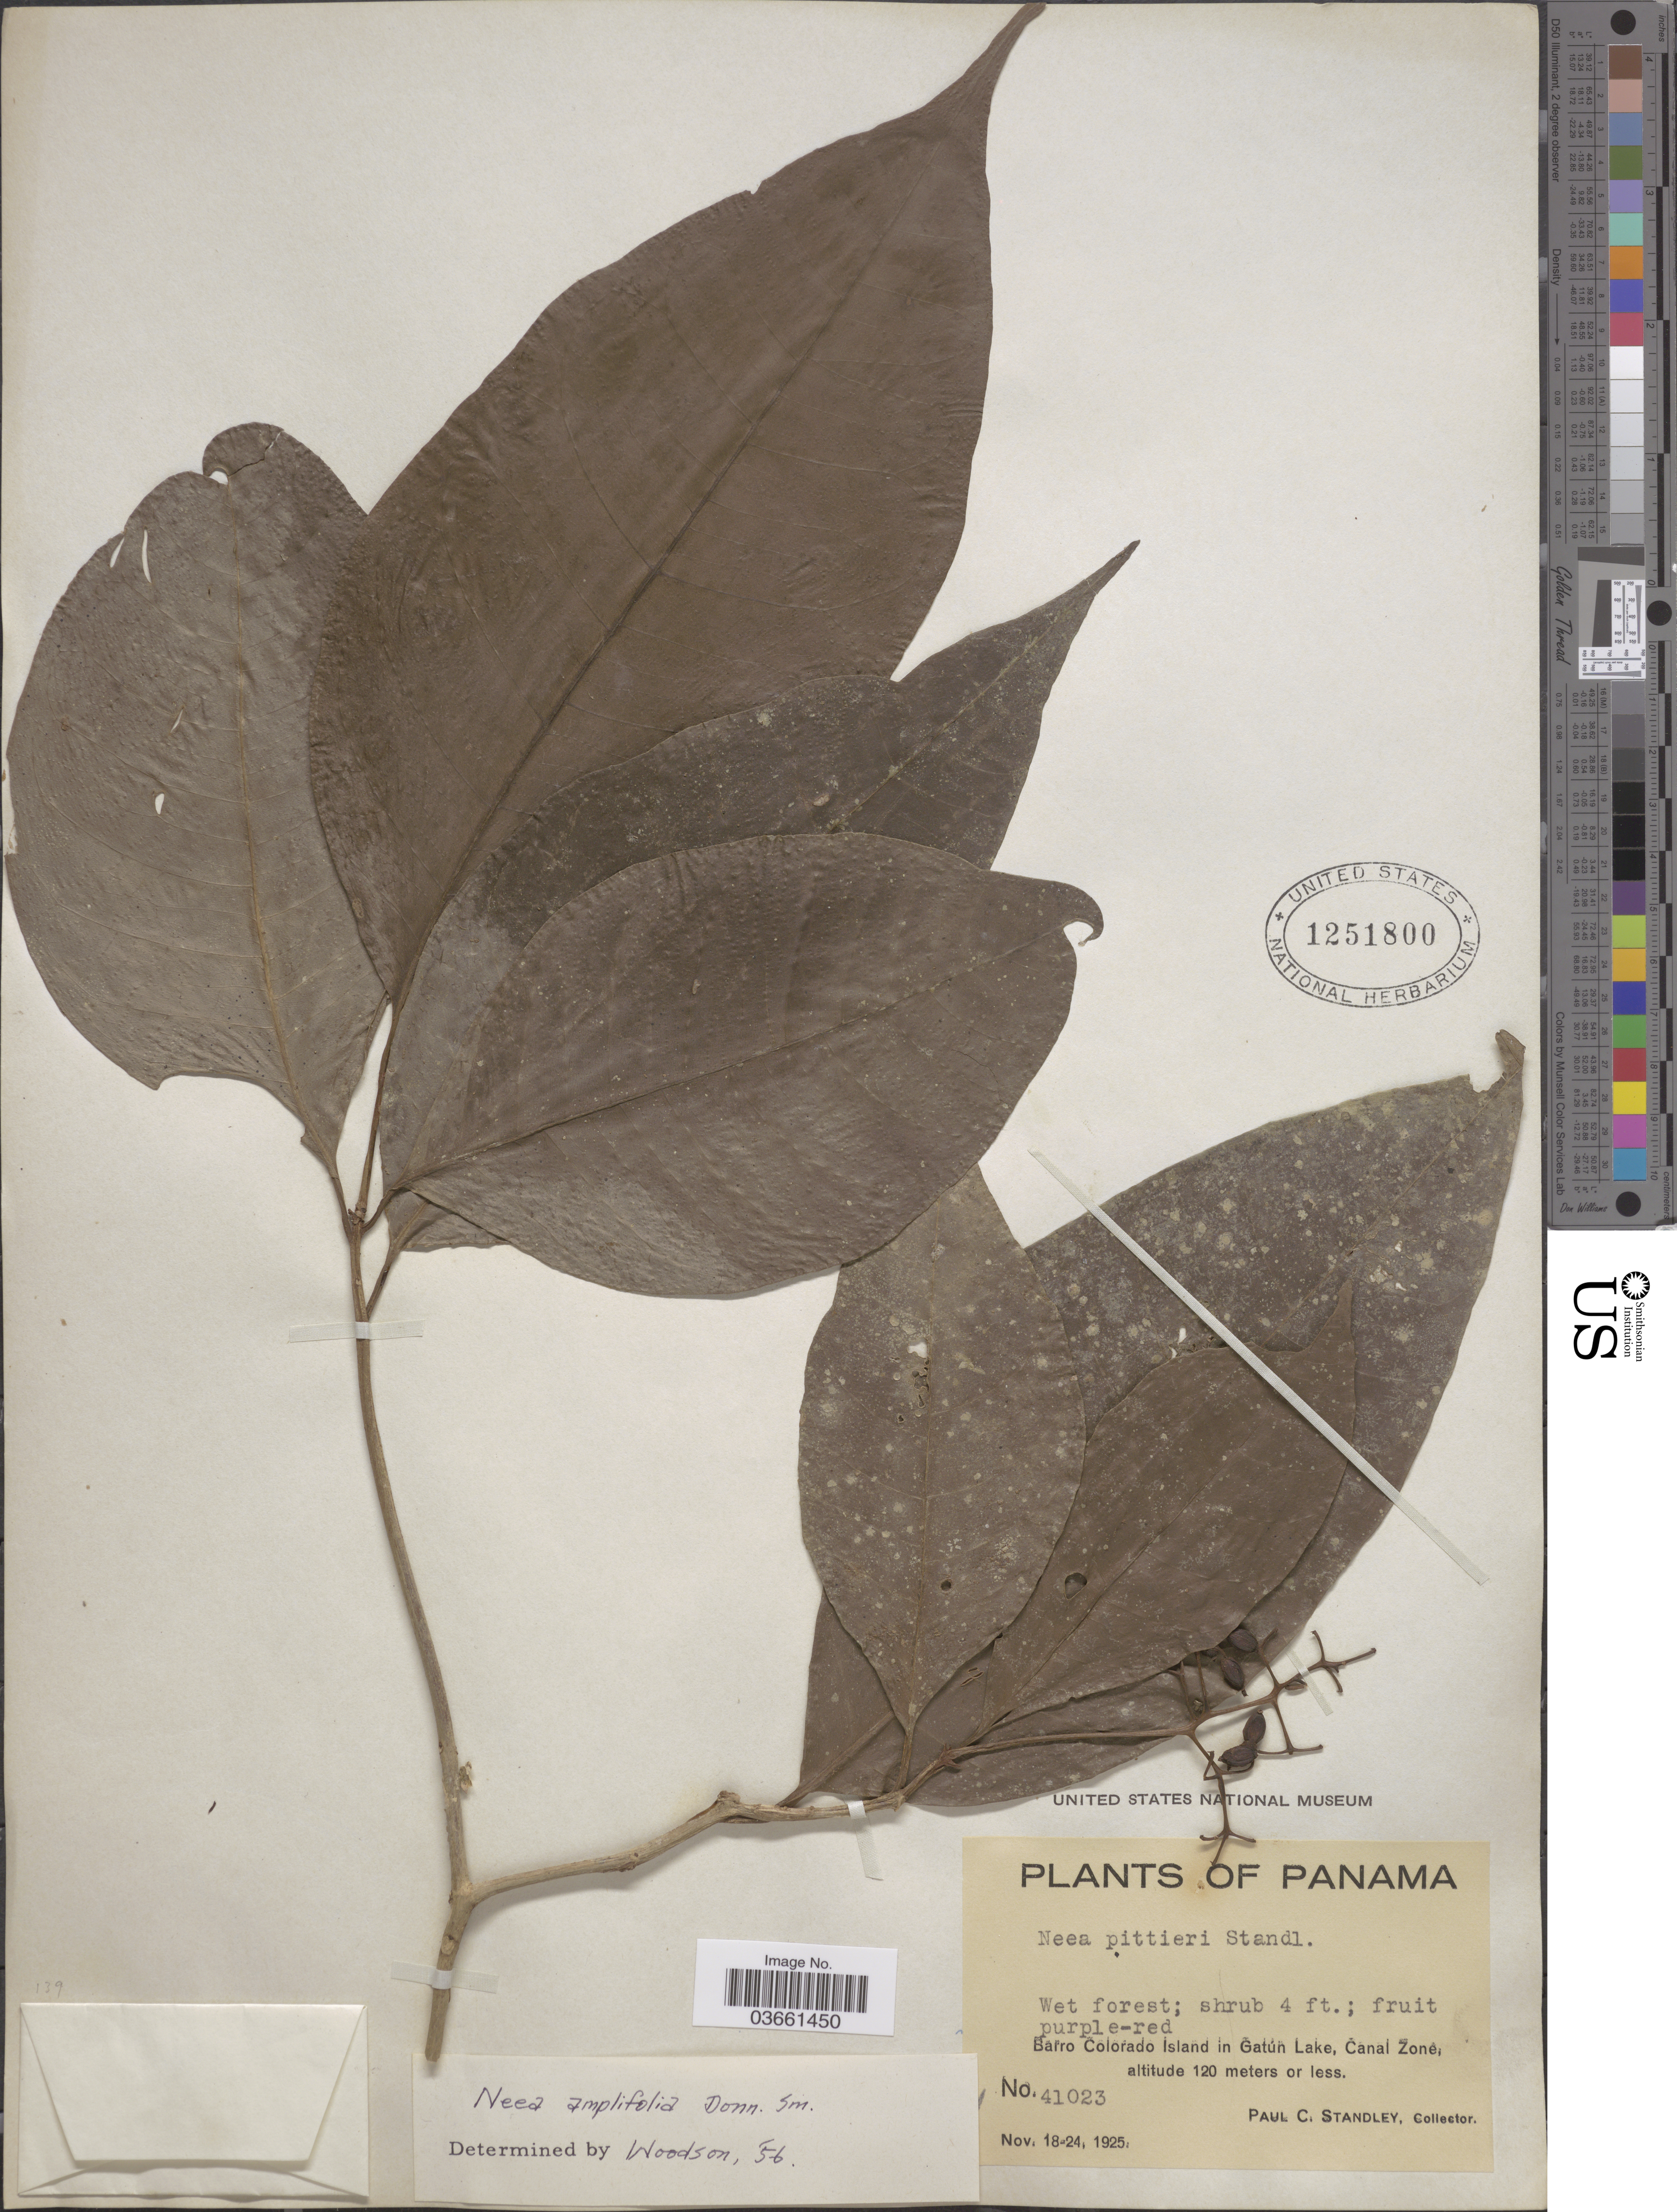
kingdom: Plantae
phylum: Tracheophyta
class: Magnoliopsida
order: Caryophyllales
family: Nyctaginaceae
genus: Neea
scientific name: Neea amplifolia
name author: Donn. Sm.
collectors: P. C. Standley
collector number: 41023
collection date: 1925-11-18/1925-11-24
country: Panama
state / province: Panamá Oeste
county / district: Canal Zone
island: Barro Colorado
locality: Barro Colorado Island in Gatún Lake, Canal Zone.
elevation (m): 120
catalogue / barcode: US 1251800